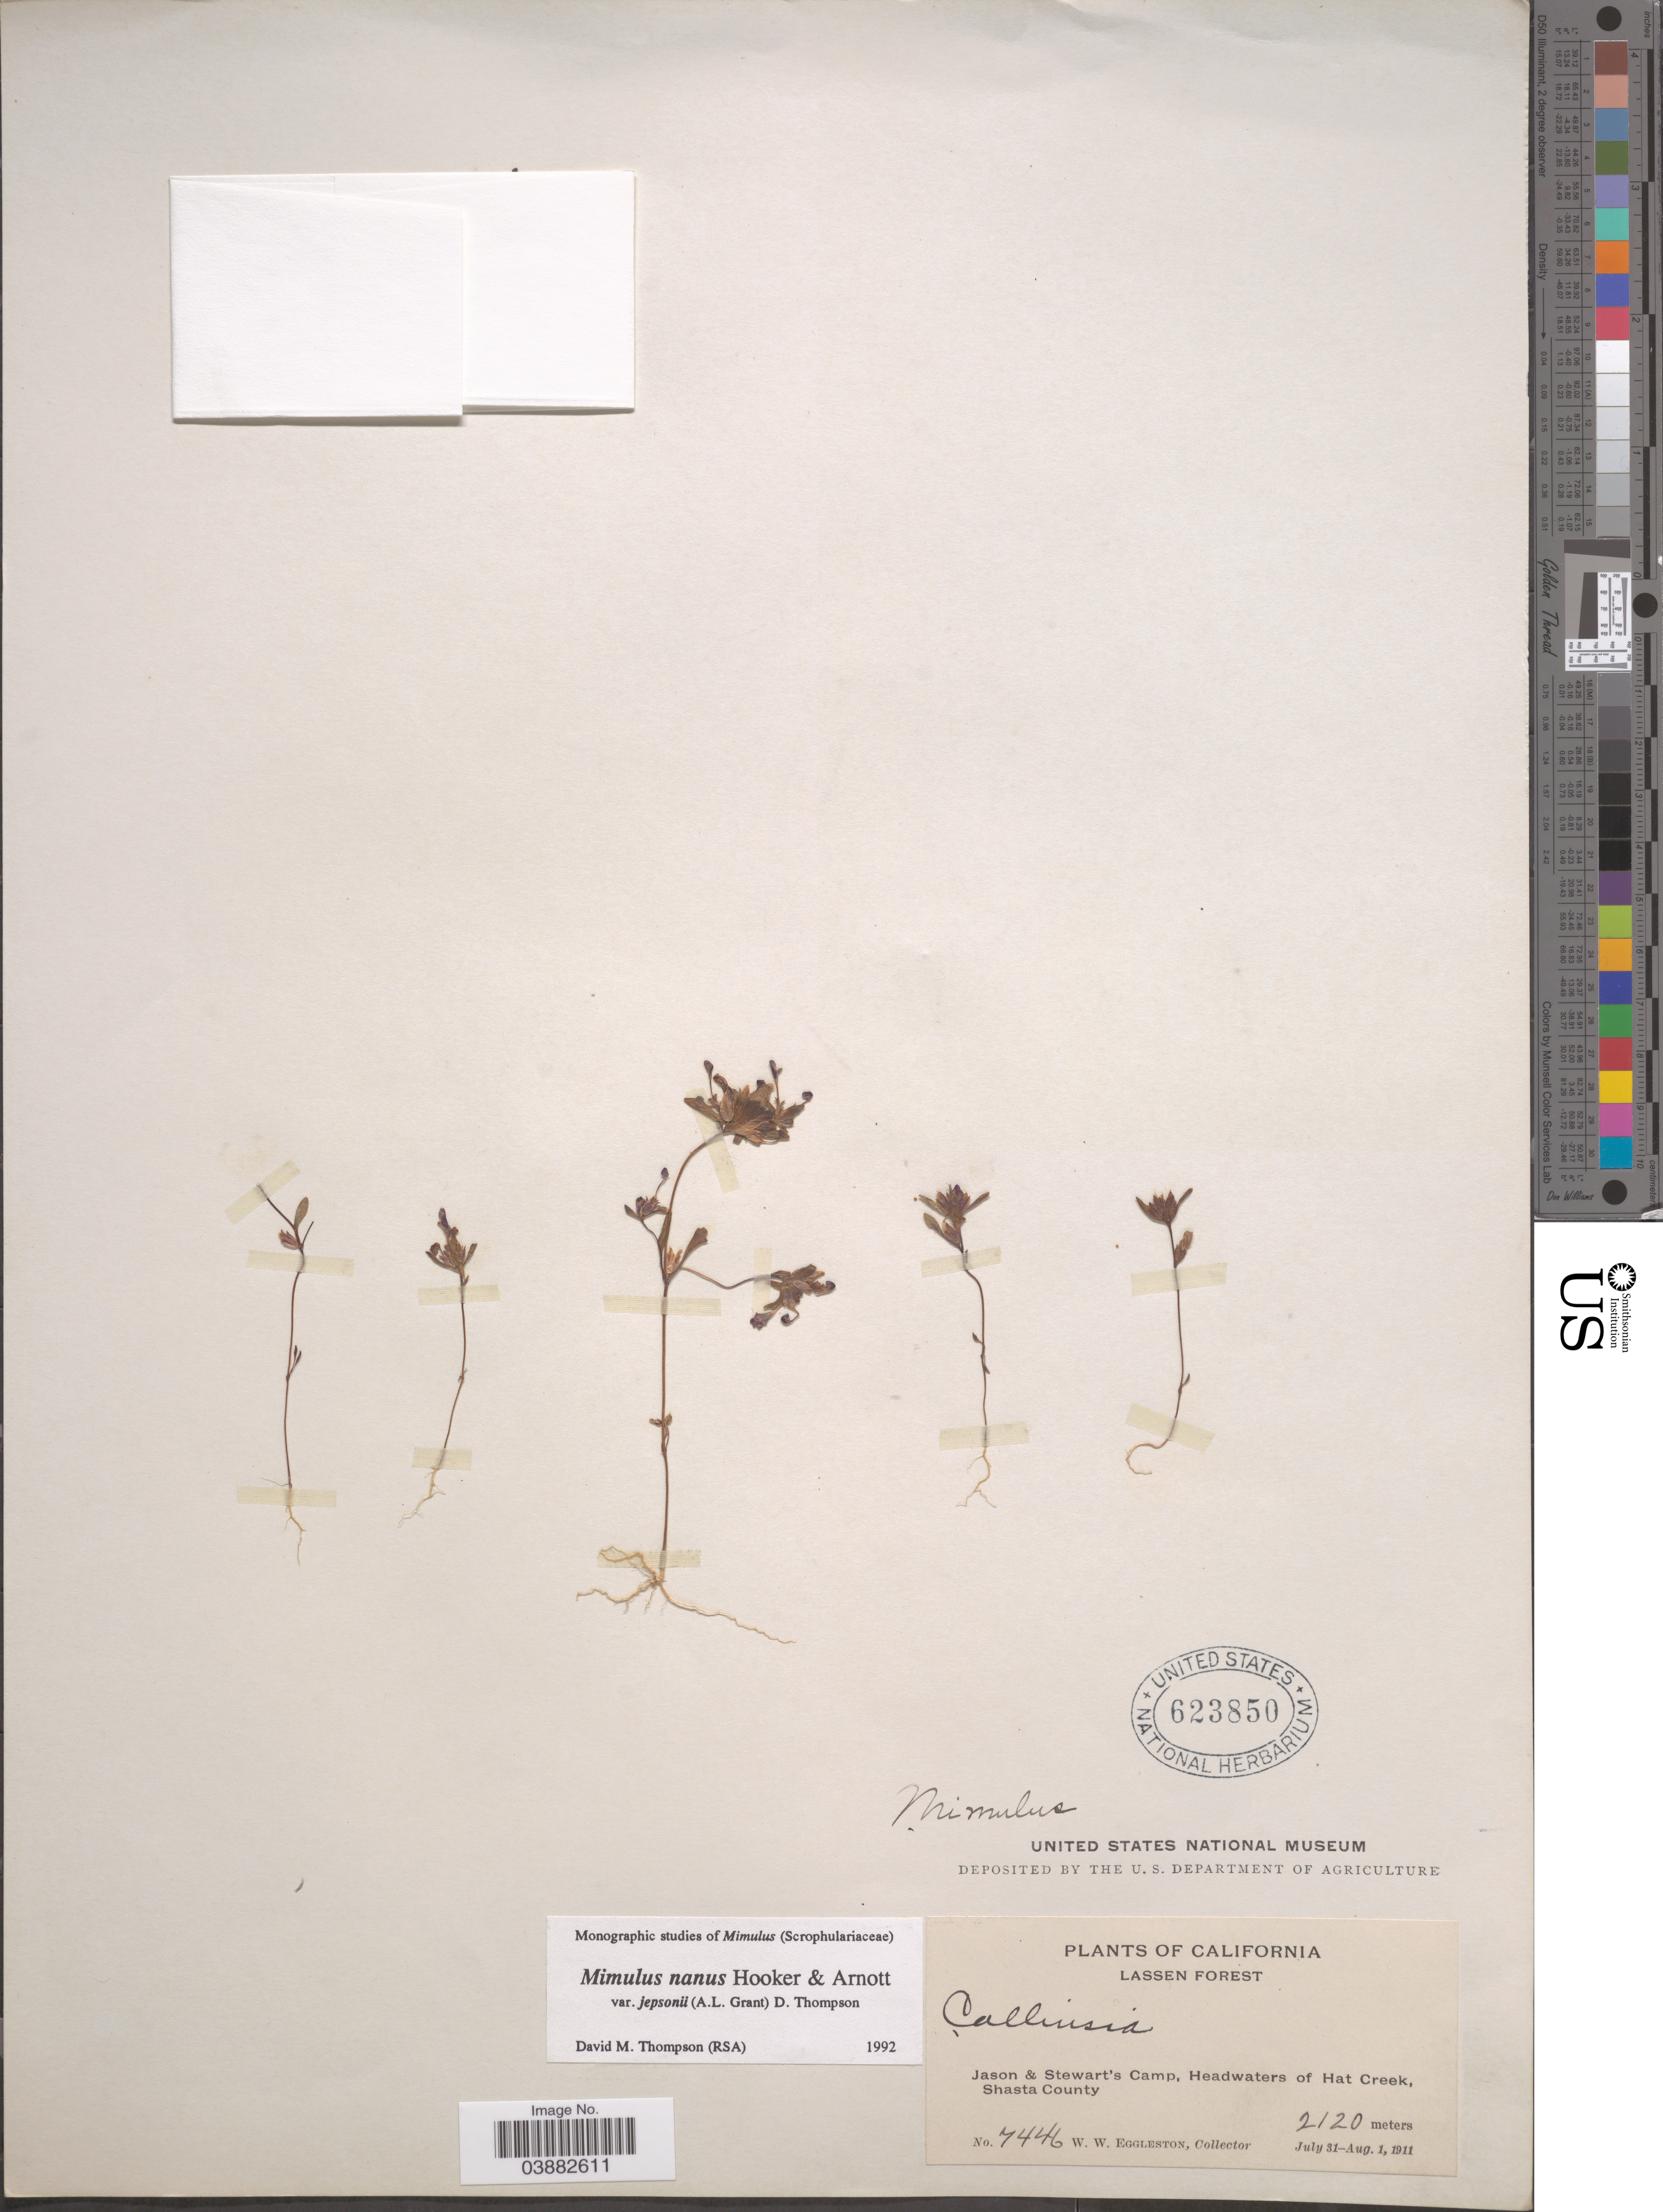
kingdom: Plantae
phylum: Tracheophyta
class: Magnoliopsida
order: Lamiales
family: Phrymaceae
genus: Mimulus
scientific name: Mimulus nanus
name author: Hook. & Arn.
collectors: W. W. Eggleston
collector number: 7446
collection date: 1911-07-31/1911-08-01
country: United States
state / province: California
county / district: Shasta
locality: Lassen Forest. Jason & Stewart's Camp, Headwaters of hat Creek, Shasta County.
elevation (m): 2120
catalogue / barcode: US 623850